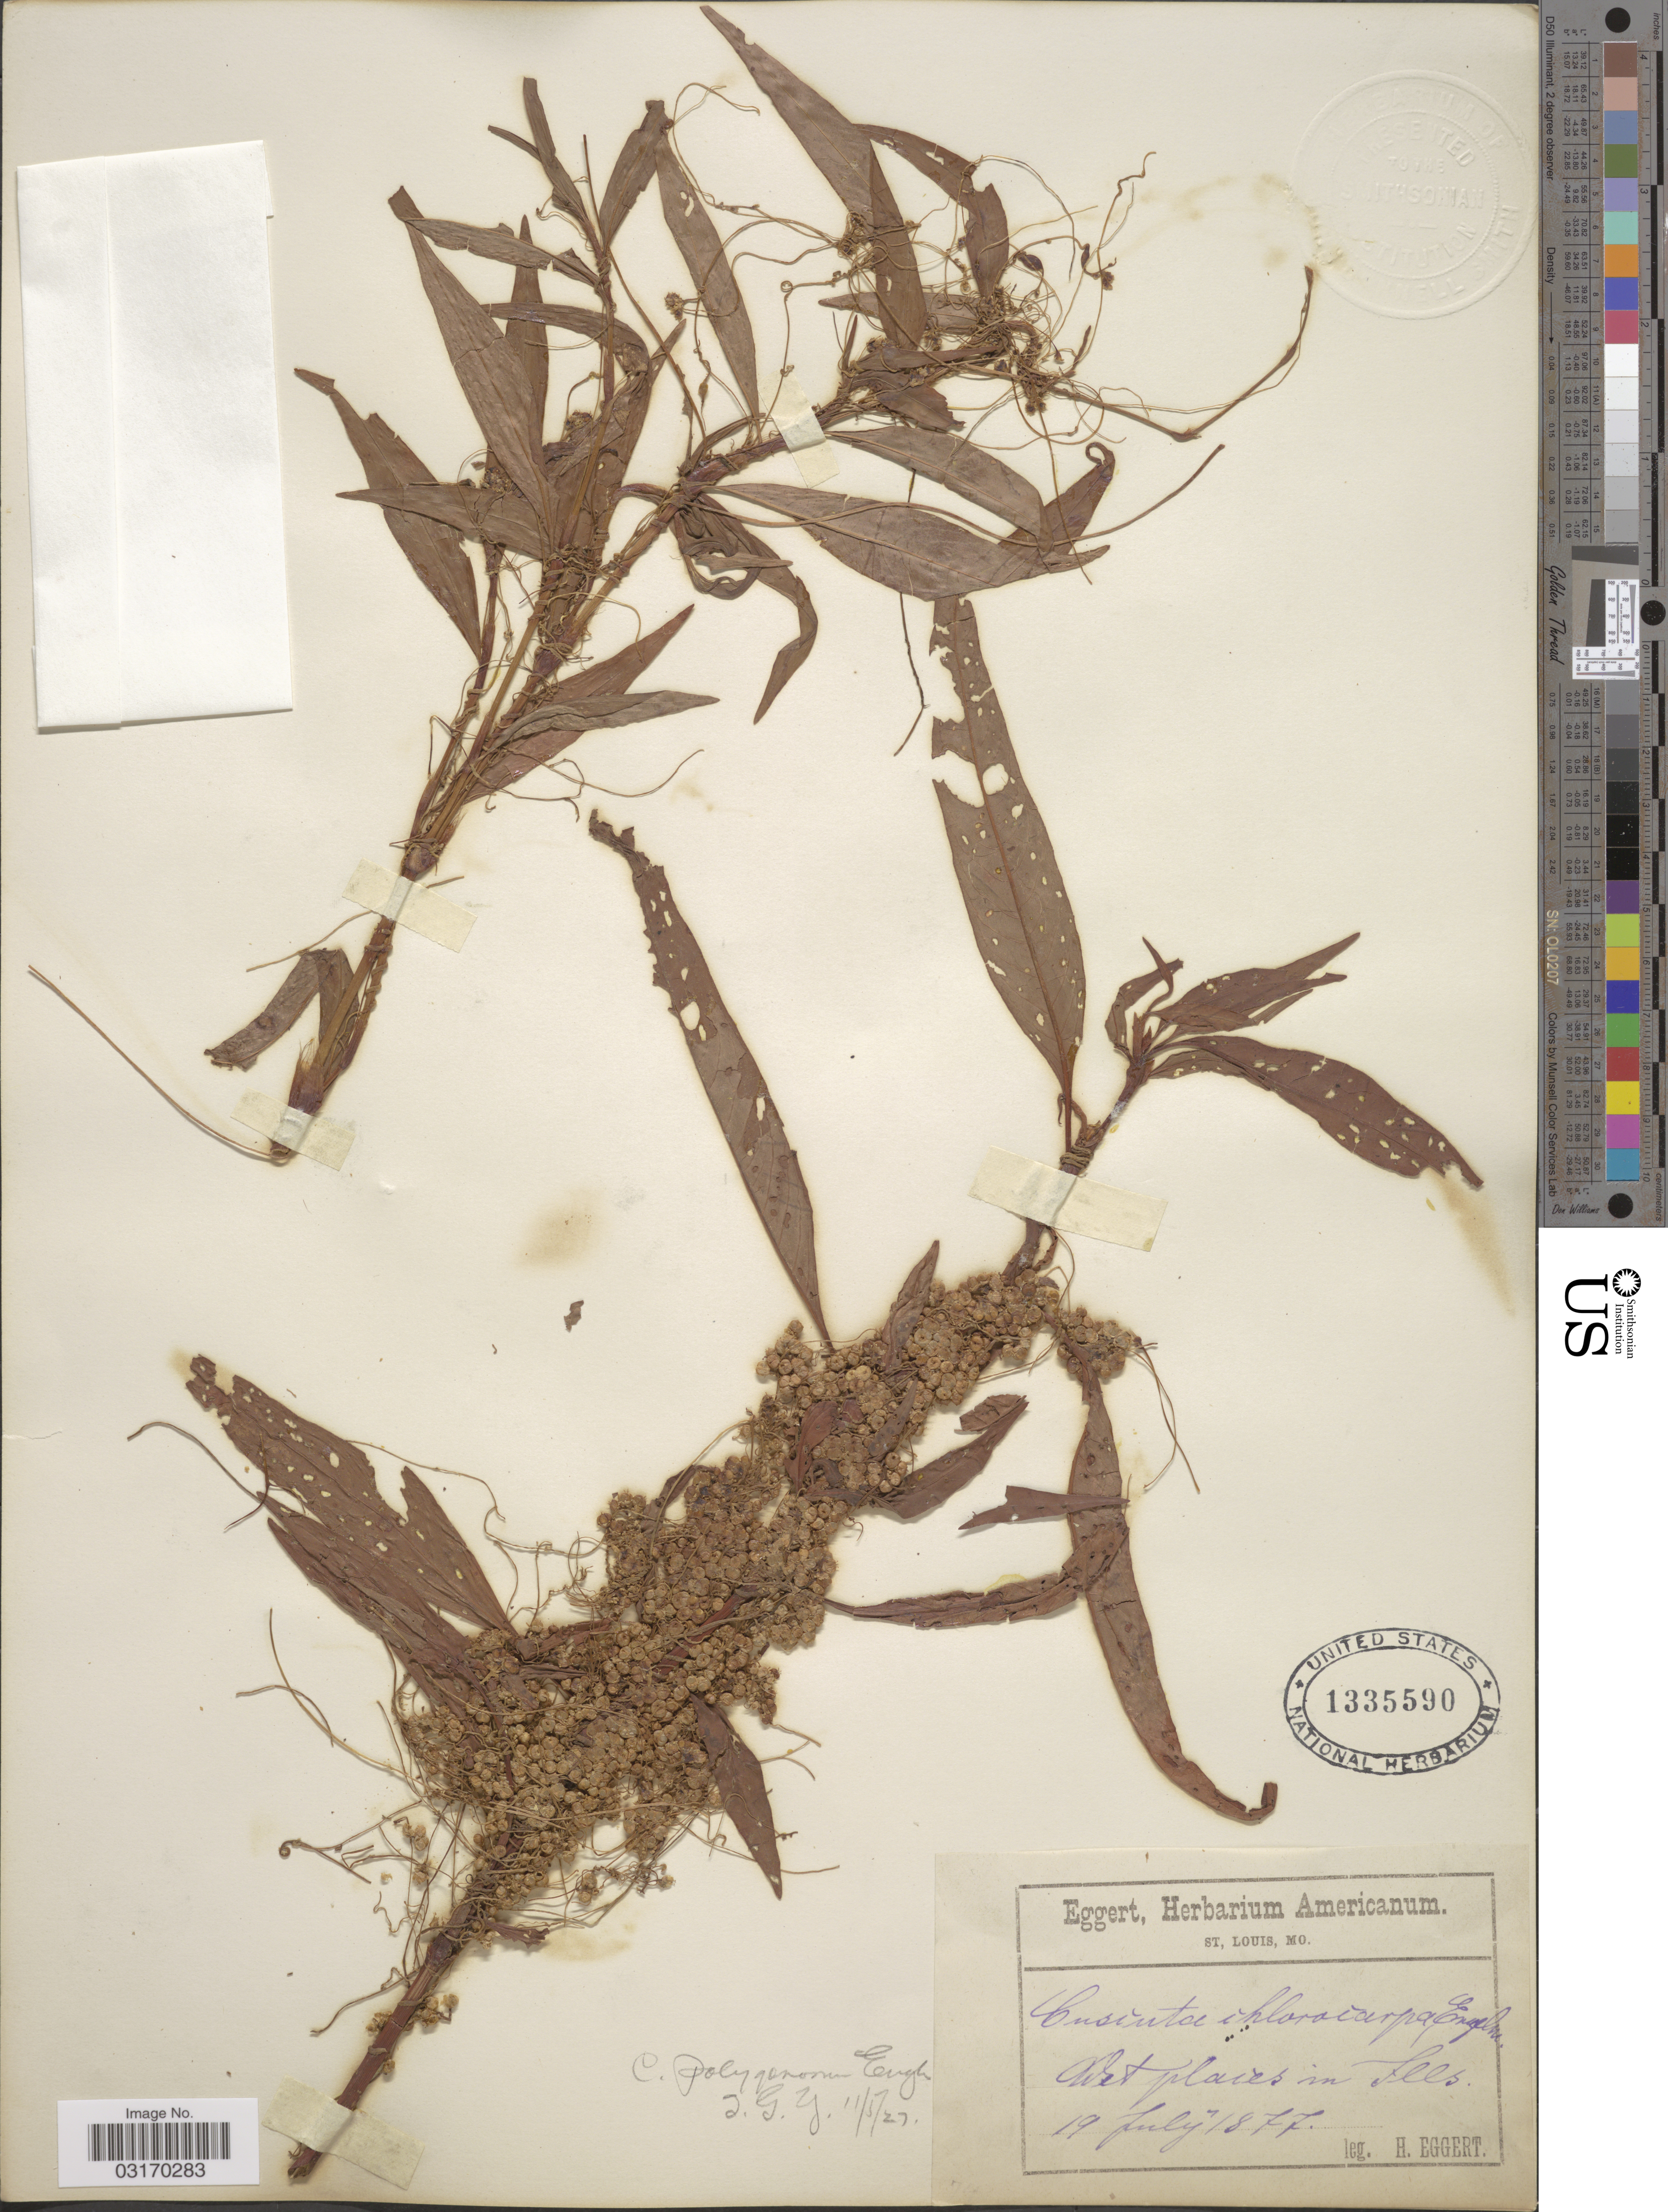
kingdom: Plantae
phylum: Tracheophyta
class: Magnoliopsida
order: Solanales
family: Convolvulaceae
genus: Cuscuta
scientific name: Cuscuta polygonorum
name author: Engelm.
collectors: H. Eggert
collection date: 1877-07-19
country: United States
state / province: Illinois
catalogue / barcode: US 1335590